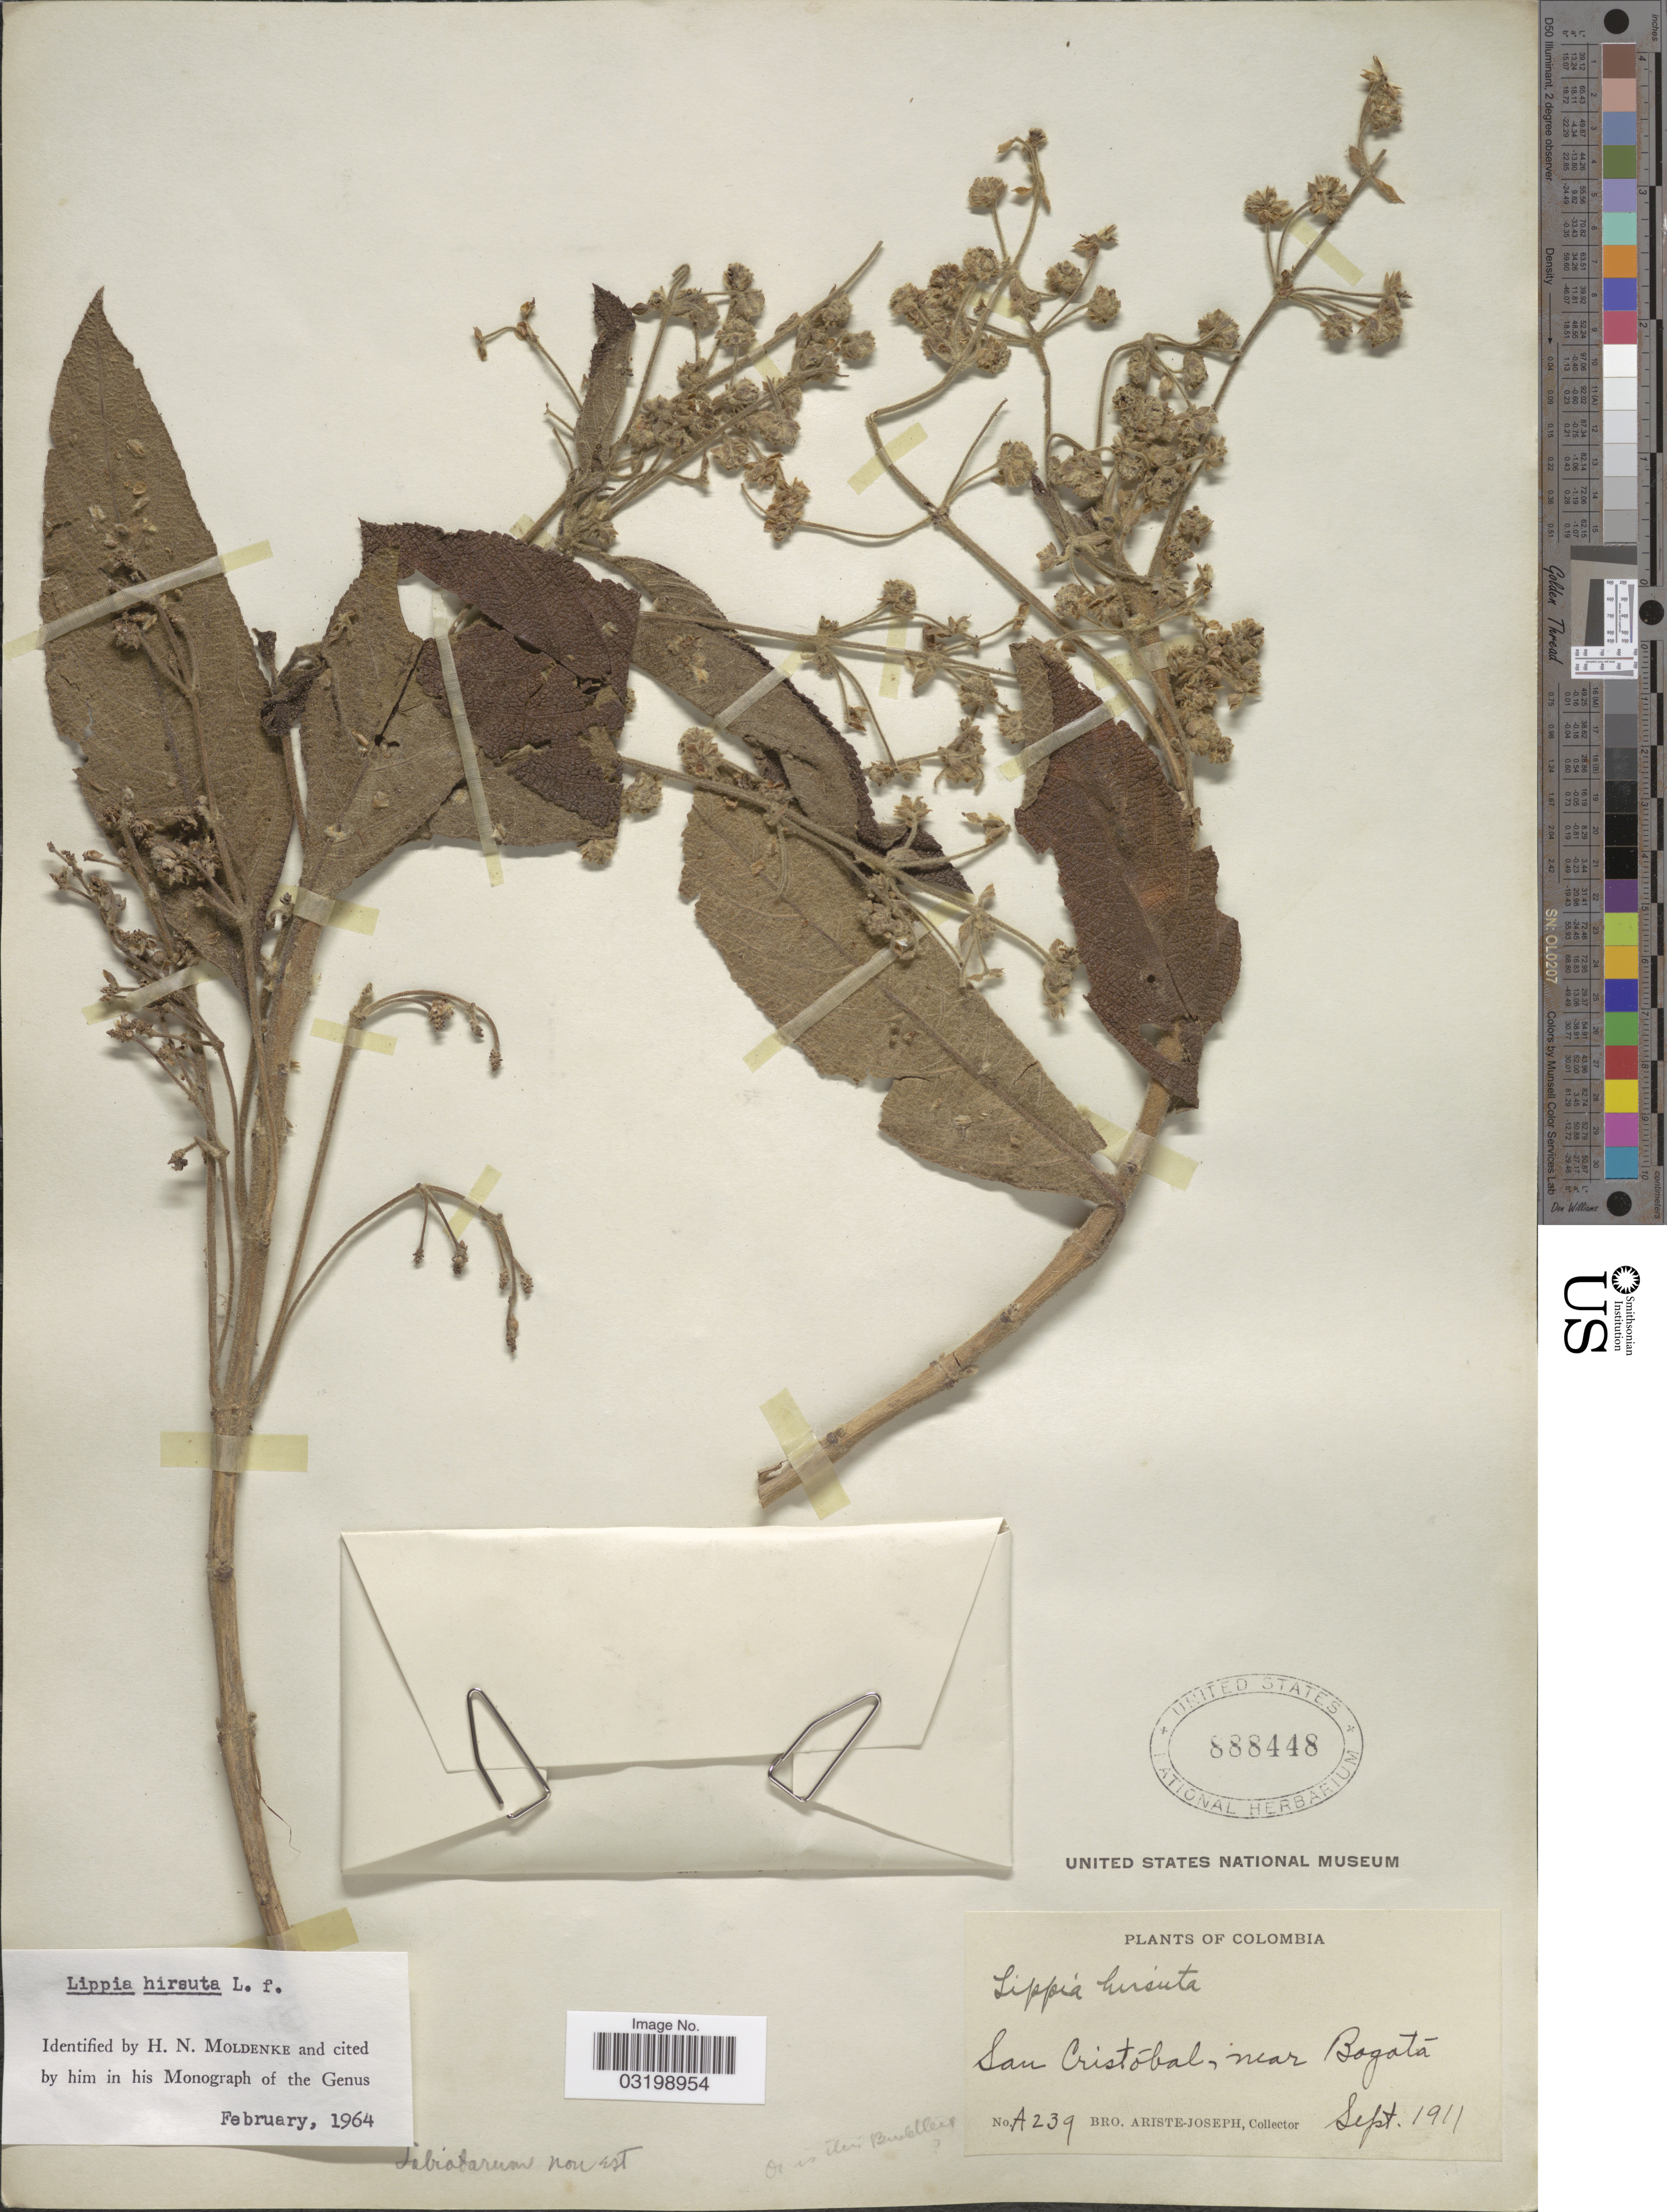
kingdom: Plantae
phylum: Tracheophyta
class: Magnoliopsida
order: Lamiales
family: Verbenaceae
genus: Lippia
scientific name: Lippia hirsuta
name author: L. f.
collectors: Bro. Ariste-Joseph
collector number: A239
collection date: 1911-09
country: Colombia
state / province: Bogota D.C.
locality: San Cristóbal, near Bogota.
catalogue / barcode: US 888448